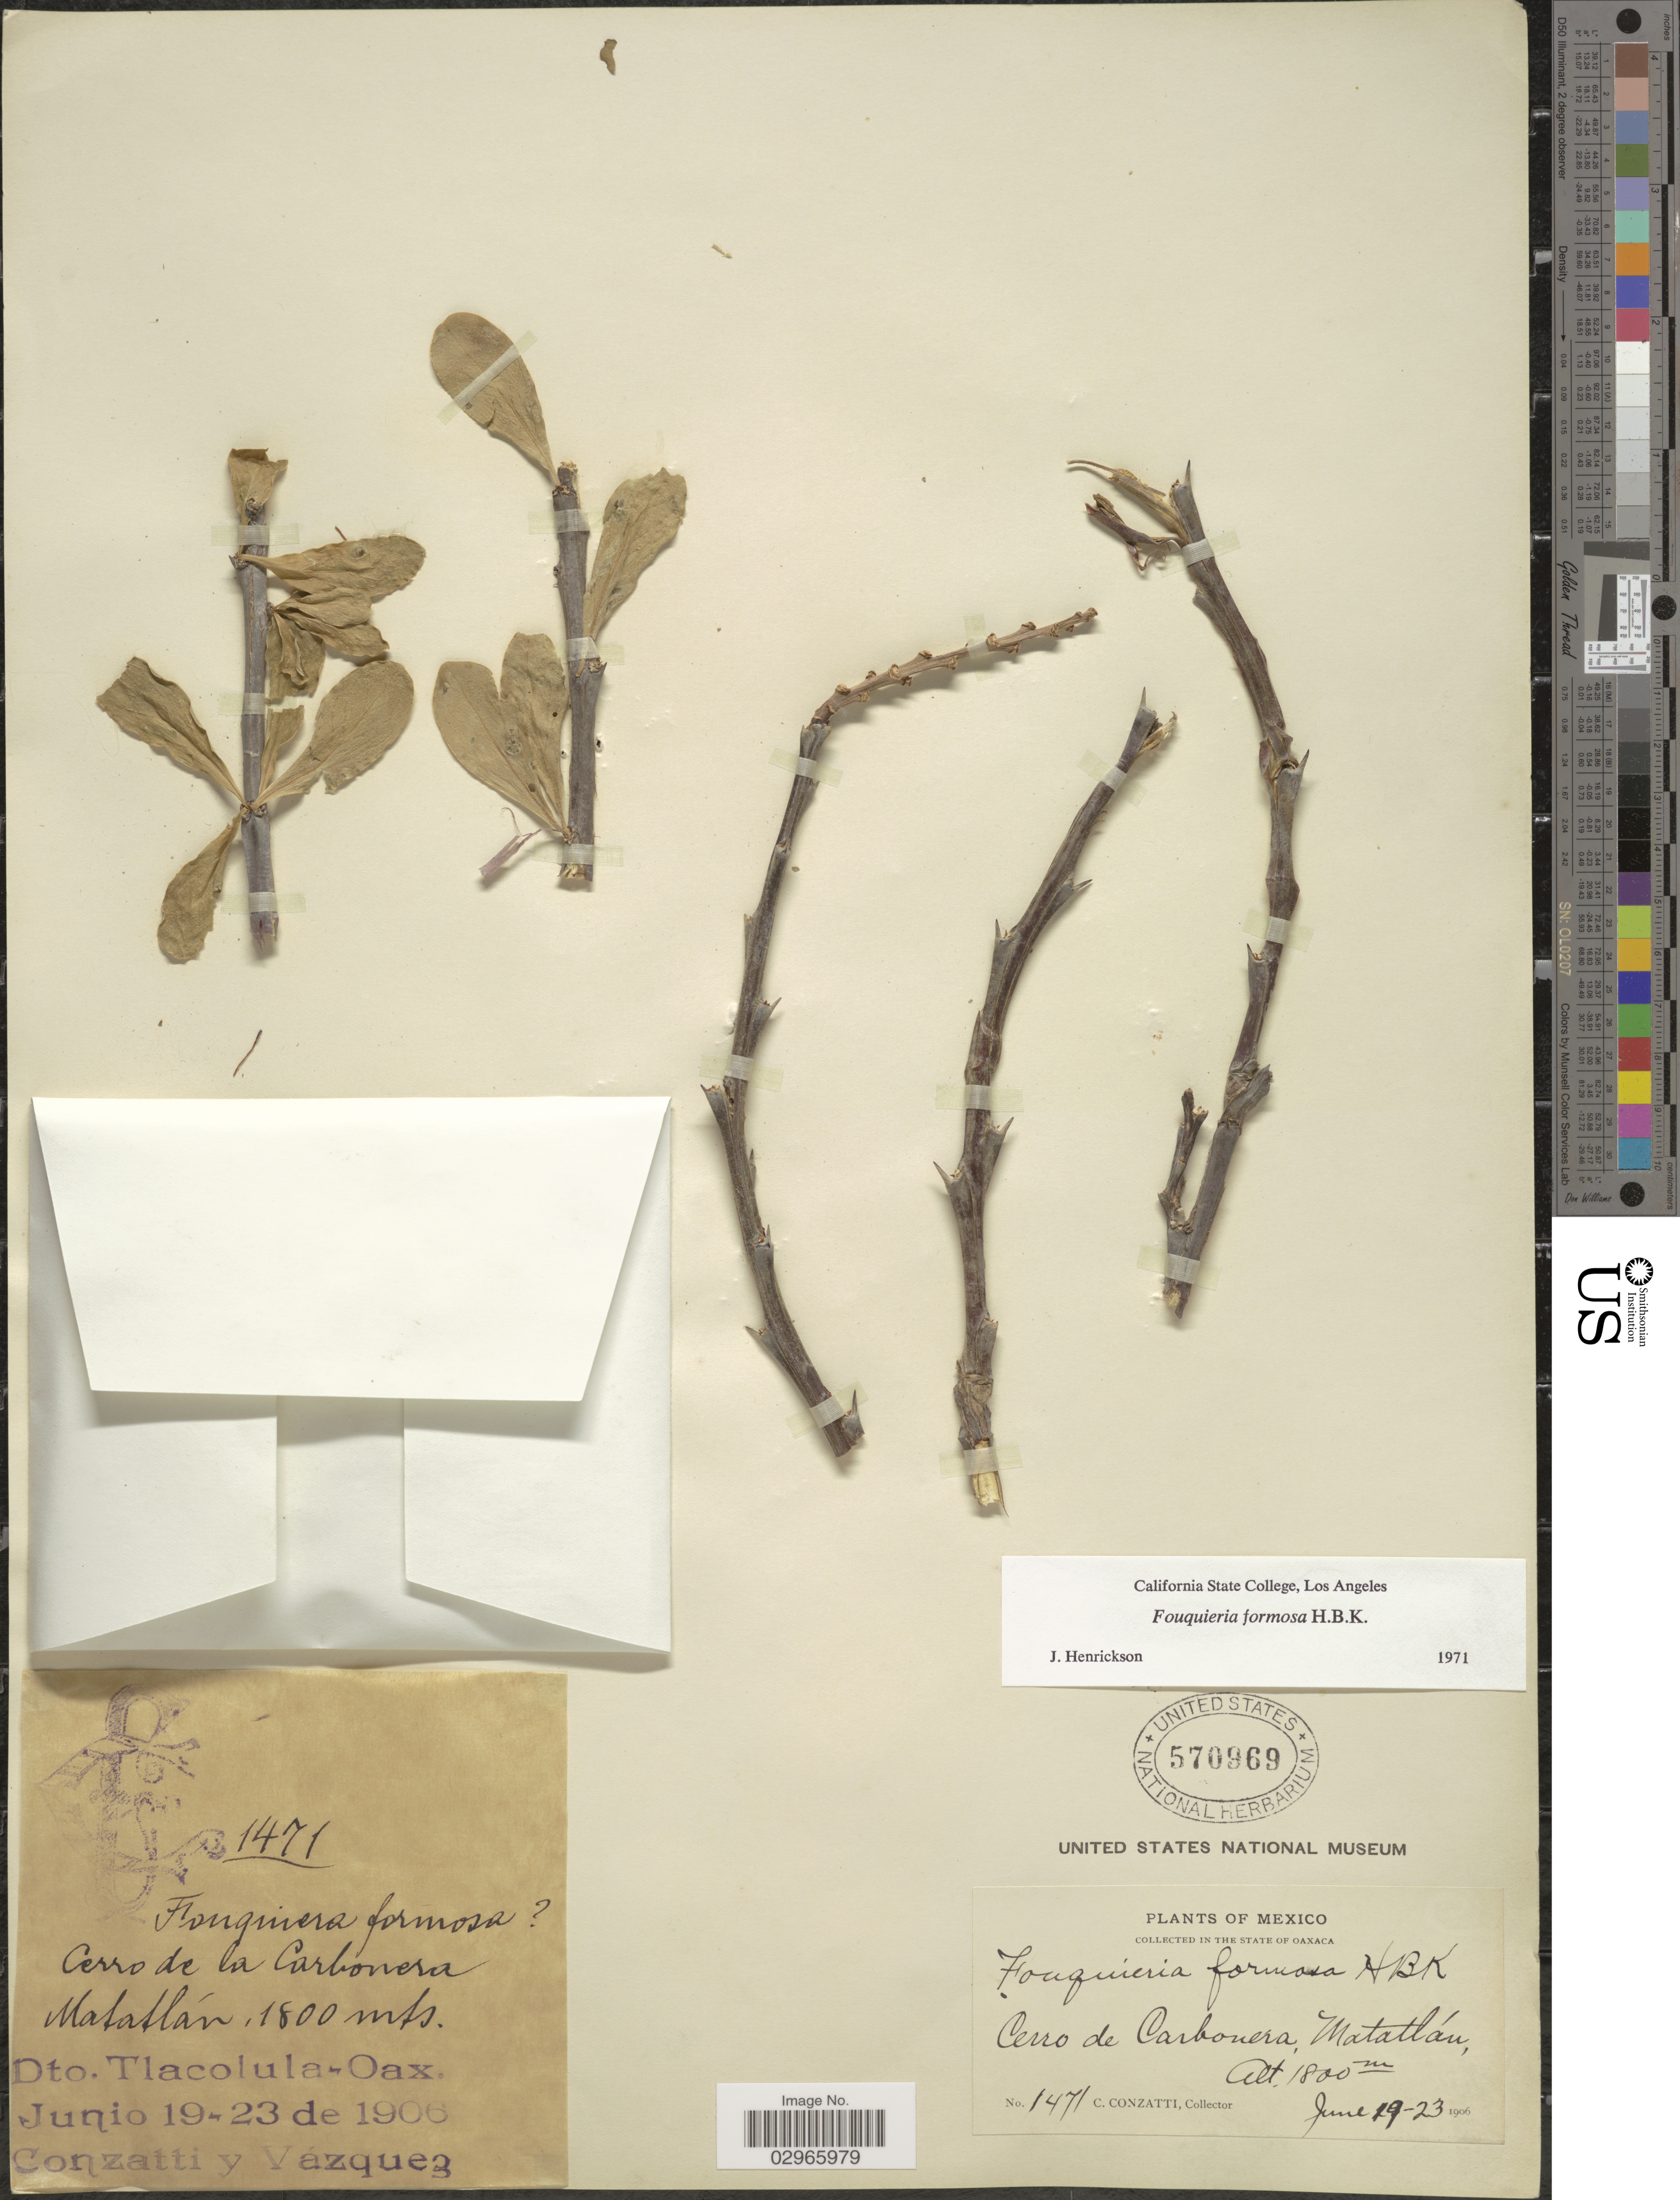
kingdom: Plantae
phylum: Tracheophyta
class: Magnoliopsida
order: Ericales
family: Fouquieriaceae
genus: Fouquieria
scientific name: Fouquieria formosa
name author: Kunth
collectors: C. Conzatti & -. Vazquez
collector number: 1471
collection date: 1906-06-19/1906-06-23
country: Mexico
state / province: Oaxaca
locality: Cerro de la Carbonera, Matatlán. Dto. Tlacolula - Oax.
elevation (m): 1800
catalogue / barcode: US 570969